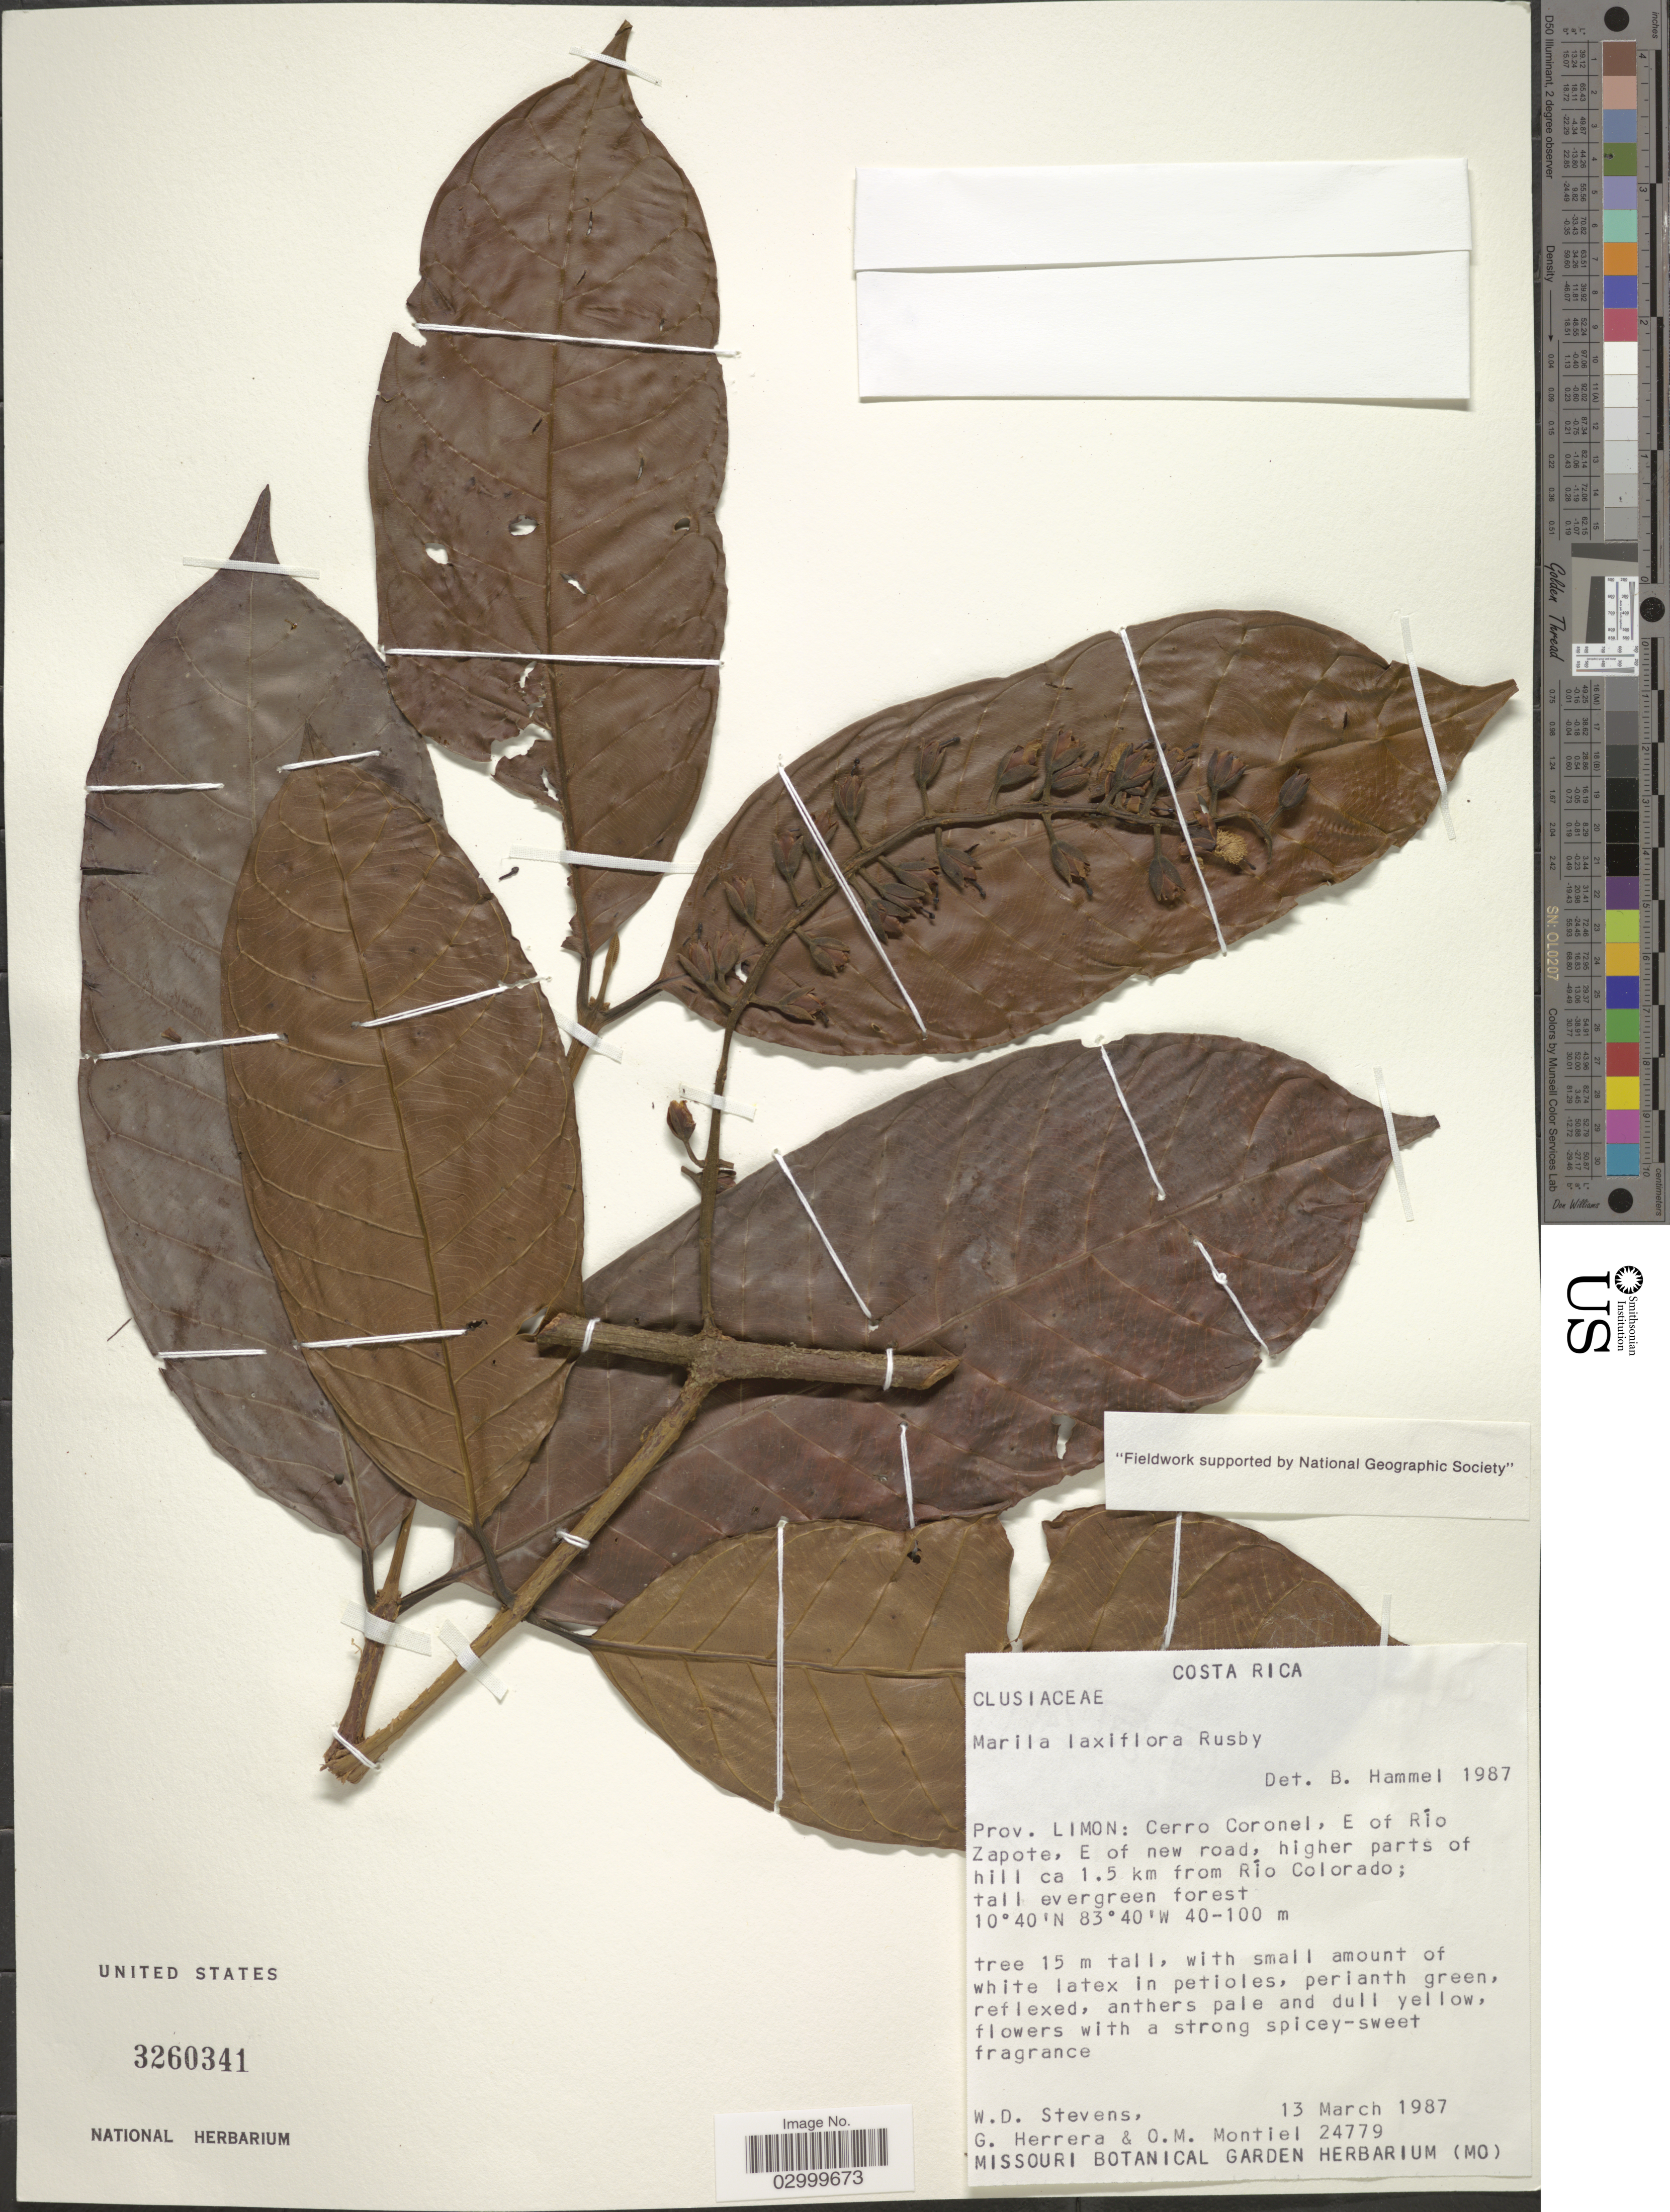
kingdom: Plantae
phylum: Tracheophyta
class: Magnoliopsida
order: Malpighiales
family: Calophyllaceae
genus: Marila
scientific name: Marila laxiflora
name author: Rusby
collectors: W. D. Stevens, G. Herrera & O. Montiel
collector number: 24779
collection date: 1987-03-13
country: Costa Rica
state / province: Limón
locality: Cerro Coronel, E of Río Zapote, E of new road, higher parts of hill ca. 1.5 km from Río Colorado.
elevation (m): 40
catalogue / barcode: US 3260341